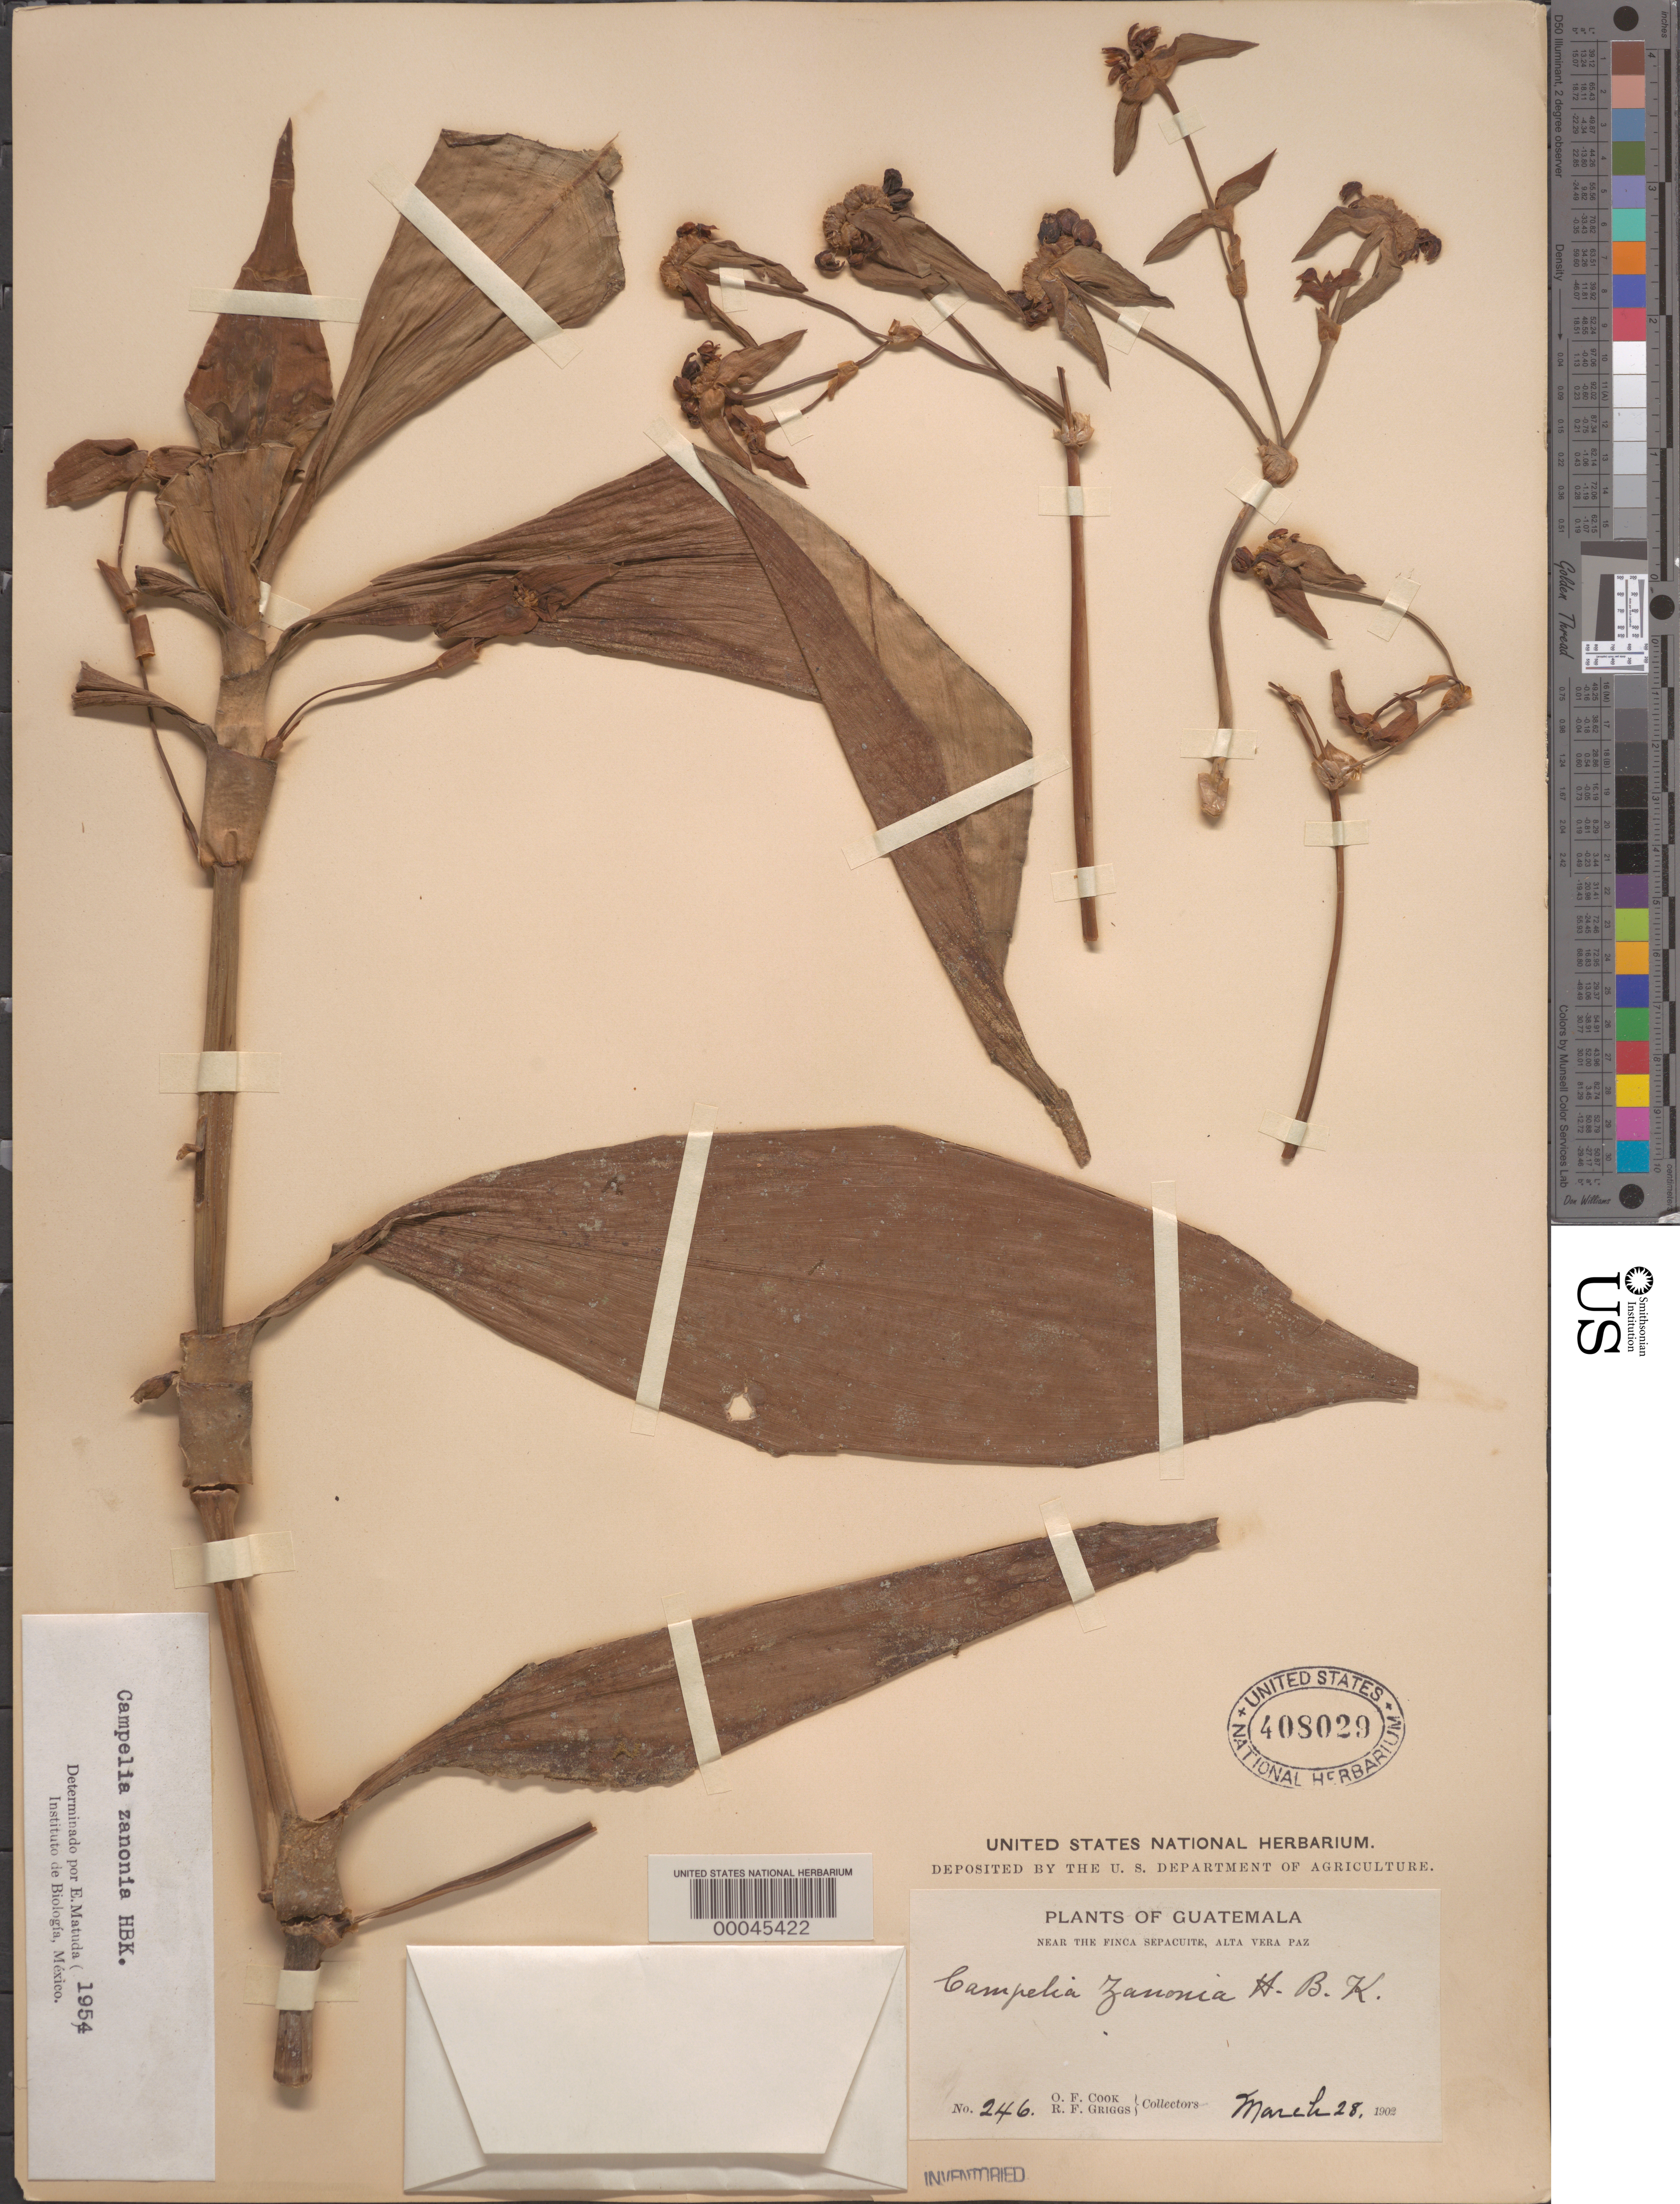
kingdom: Plantae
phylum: Tracheophyta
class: Liliopsida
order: Commelinales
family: Commelinaceae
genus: Tradescantia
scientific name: Tradescantia zanonia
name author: (L.) Sw.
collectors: O. F. Cook & R. F. Griggs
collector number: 246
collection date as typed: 28 Mar 1902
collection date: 1902-03-28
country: Guatemala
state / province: Alta Verapaz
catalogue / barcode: US 408029